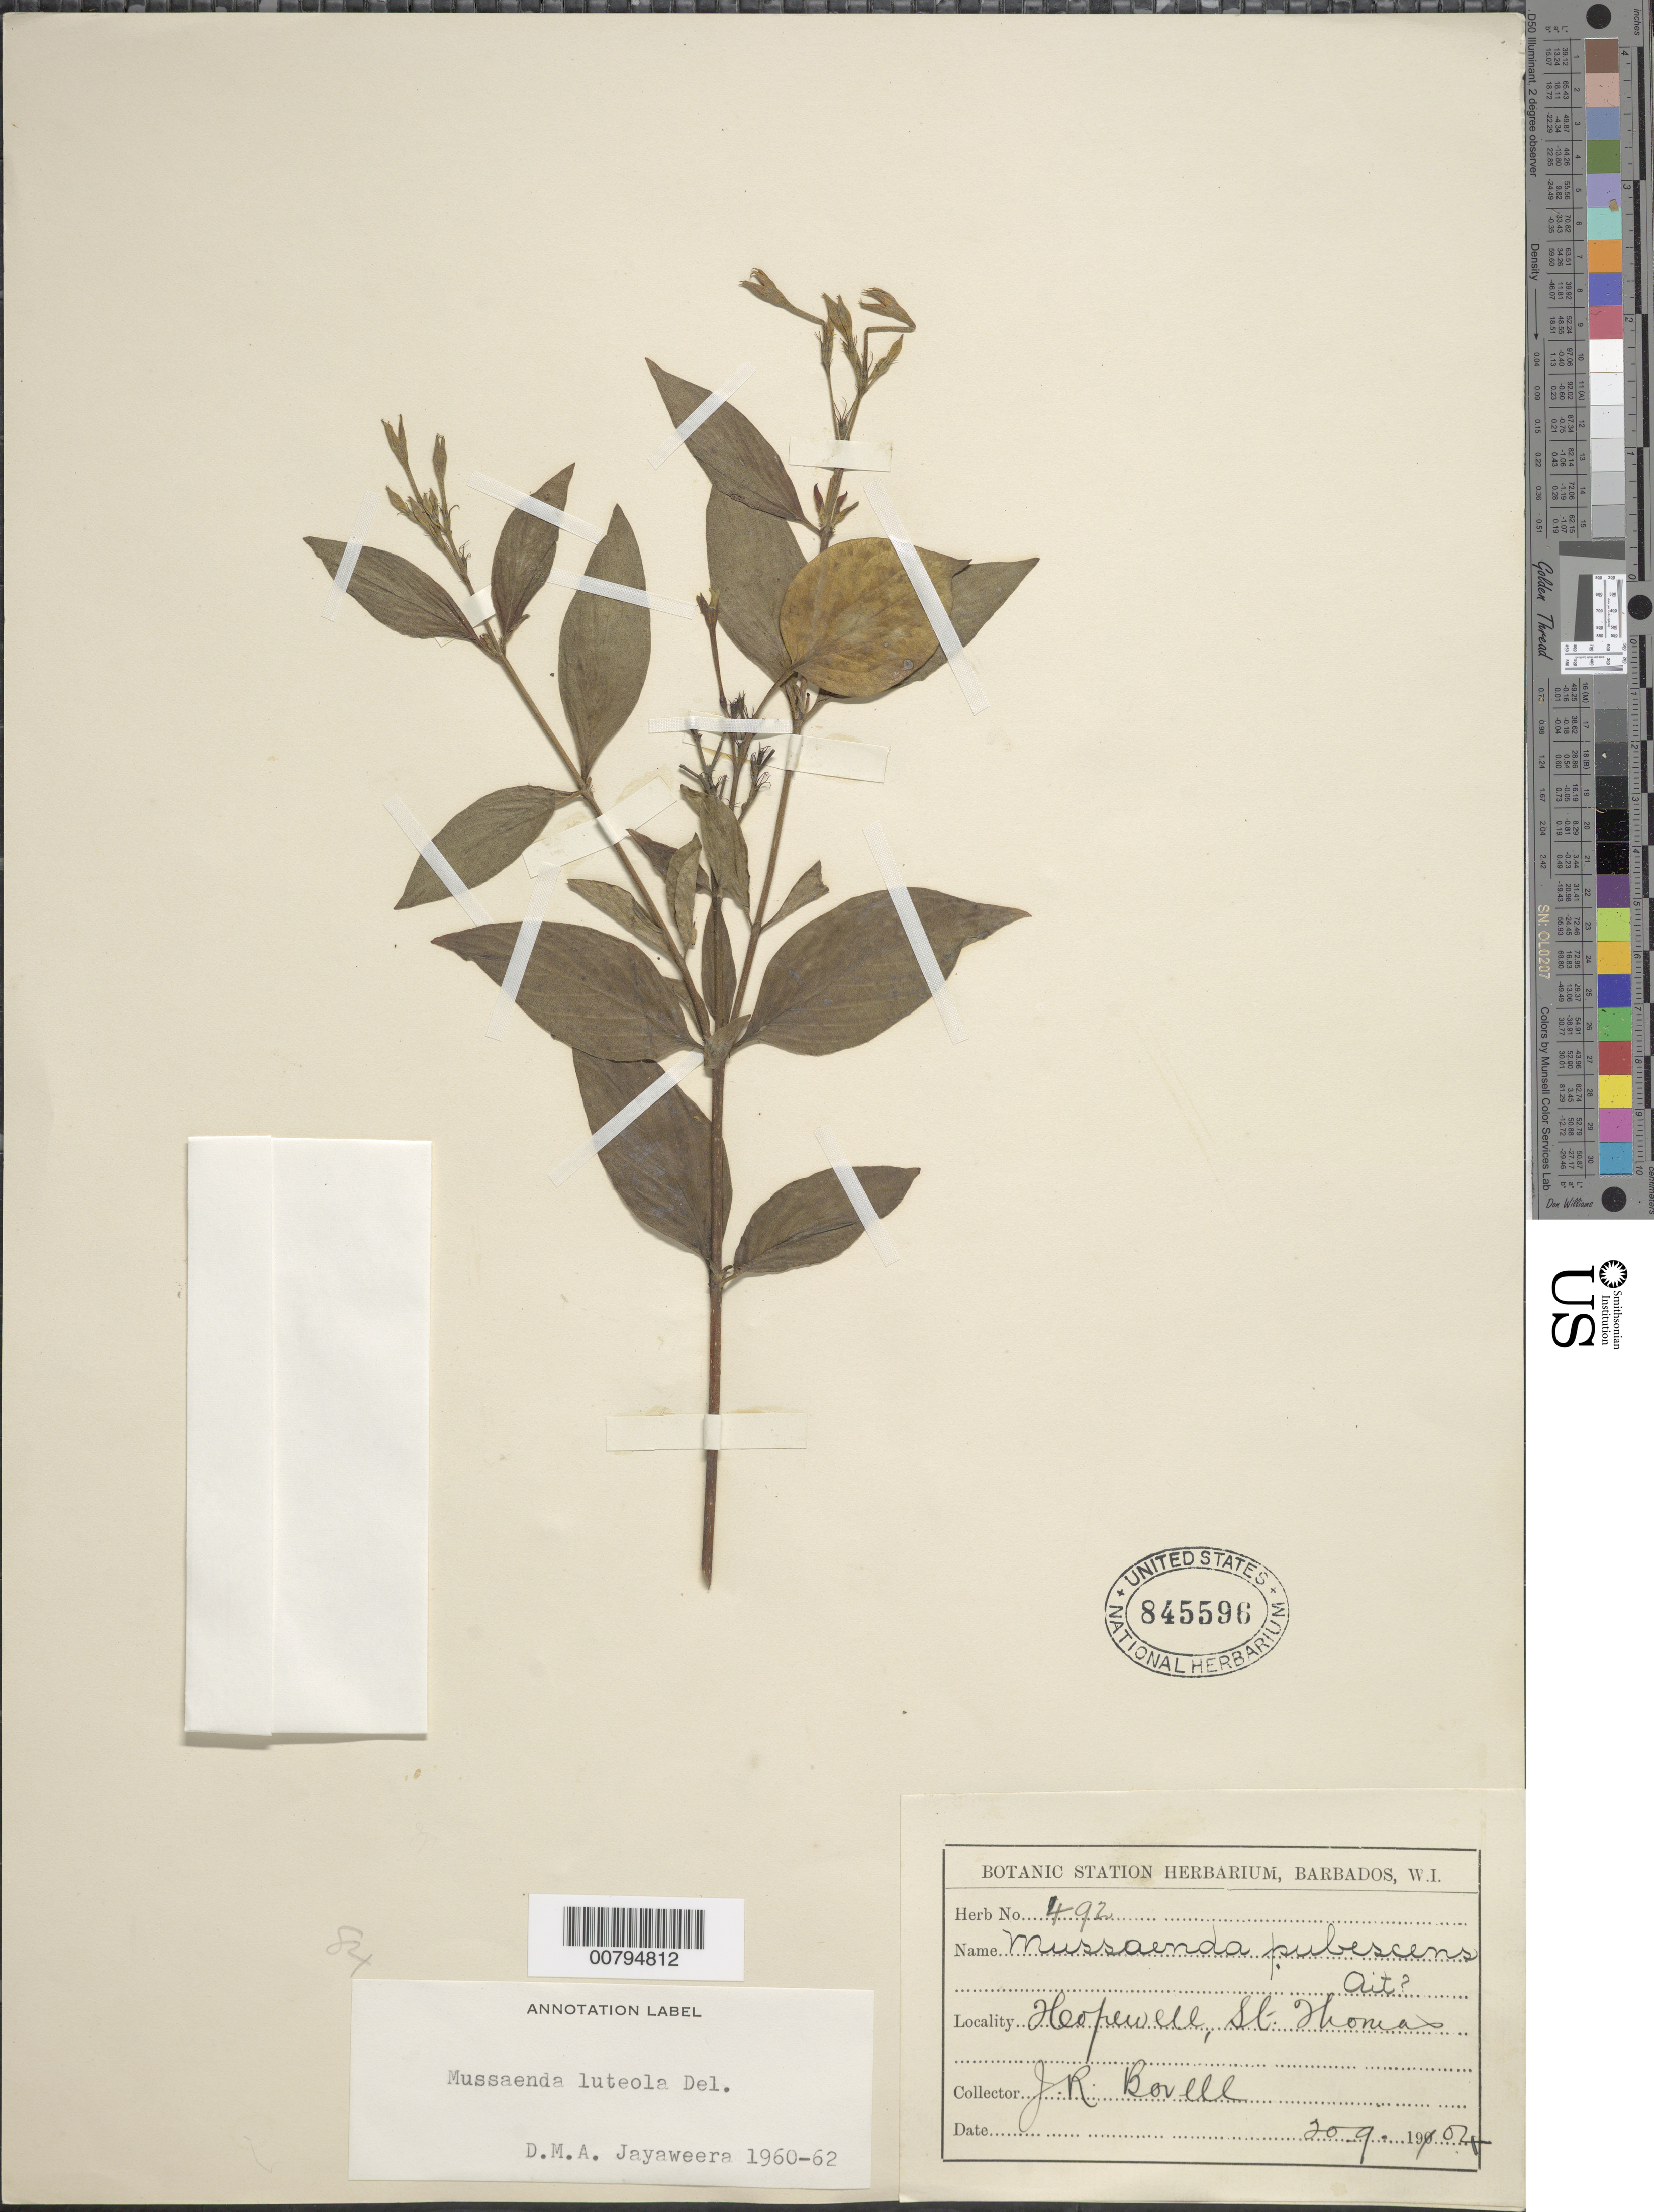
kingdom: Plantae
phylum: Tracheophyta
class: Magnoliopsida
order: Gentianales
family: Rubiaceae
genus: Pentas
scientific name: Pentas lanceolata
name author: (Forssk.) Deflers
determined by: Jayaweera, Don M. A.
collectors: J. Bovell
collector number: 492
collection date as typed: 20 Sep 1904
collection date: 1904-09-20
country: U.S. Virgin Islands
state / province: St. Thomas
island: St. Thomas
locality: Hopewell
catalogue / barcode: US 845596